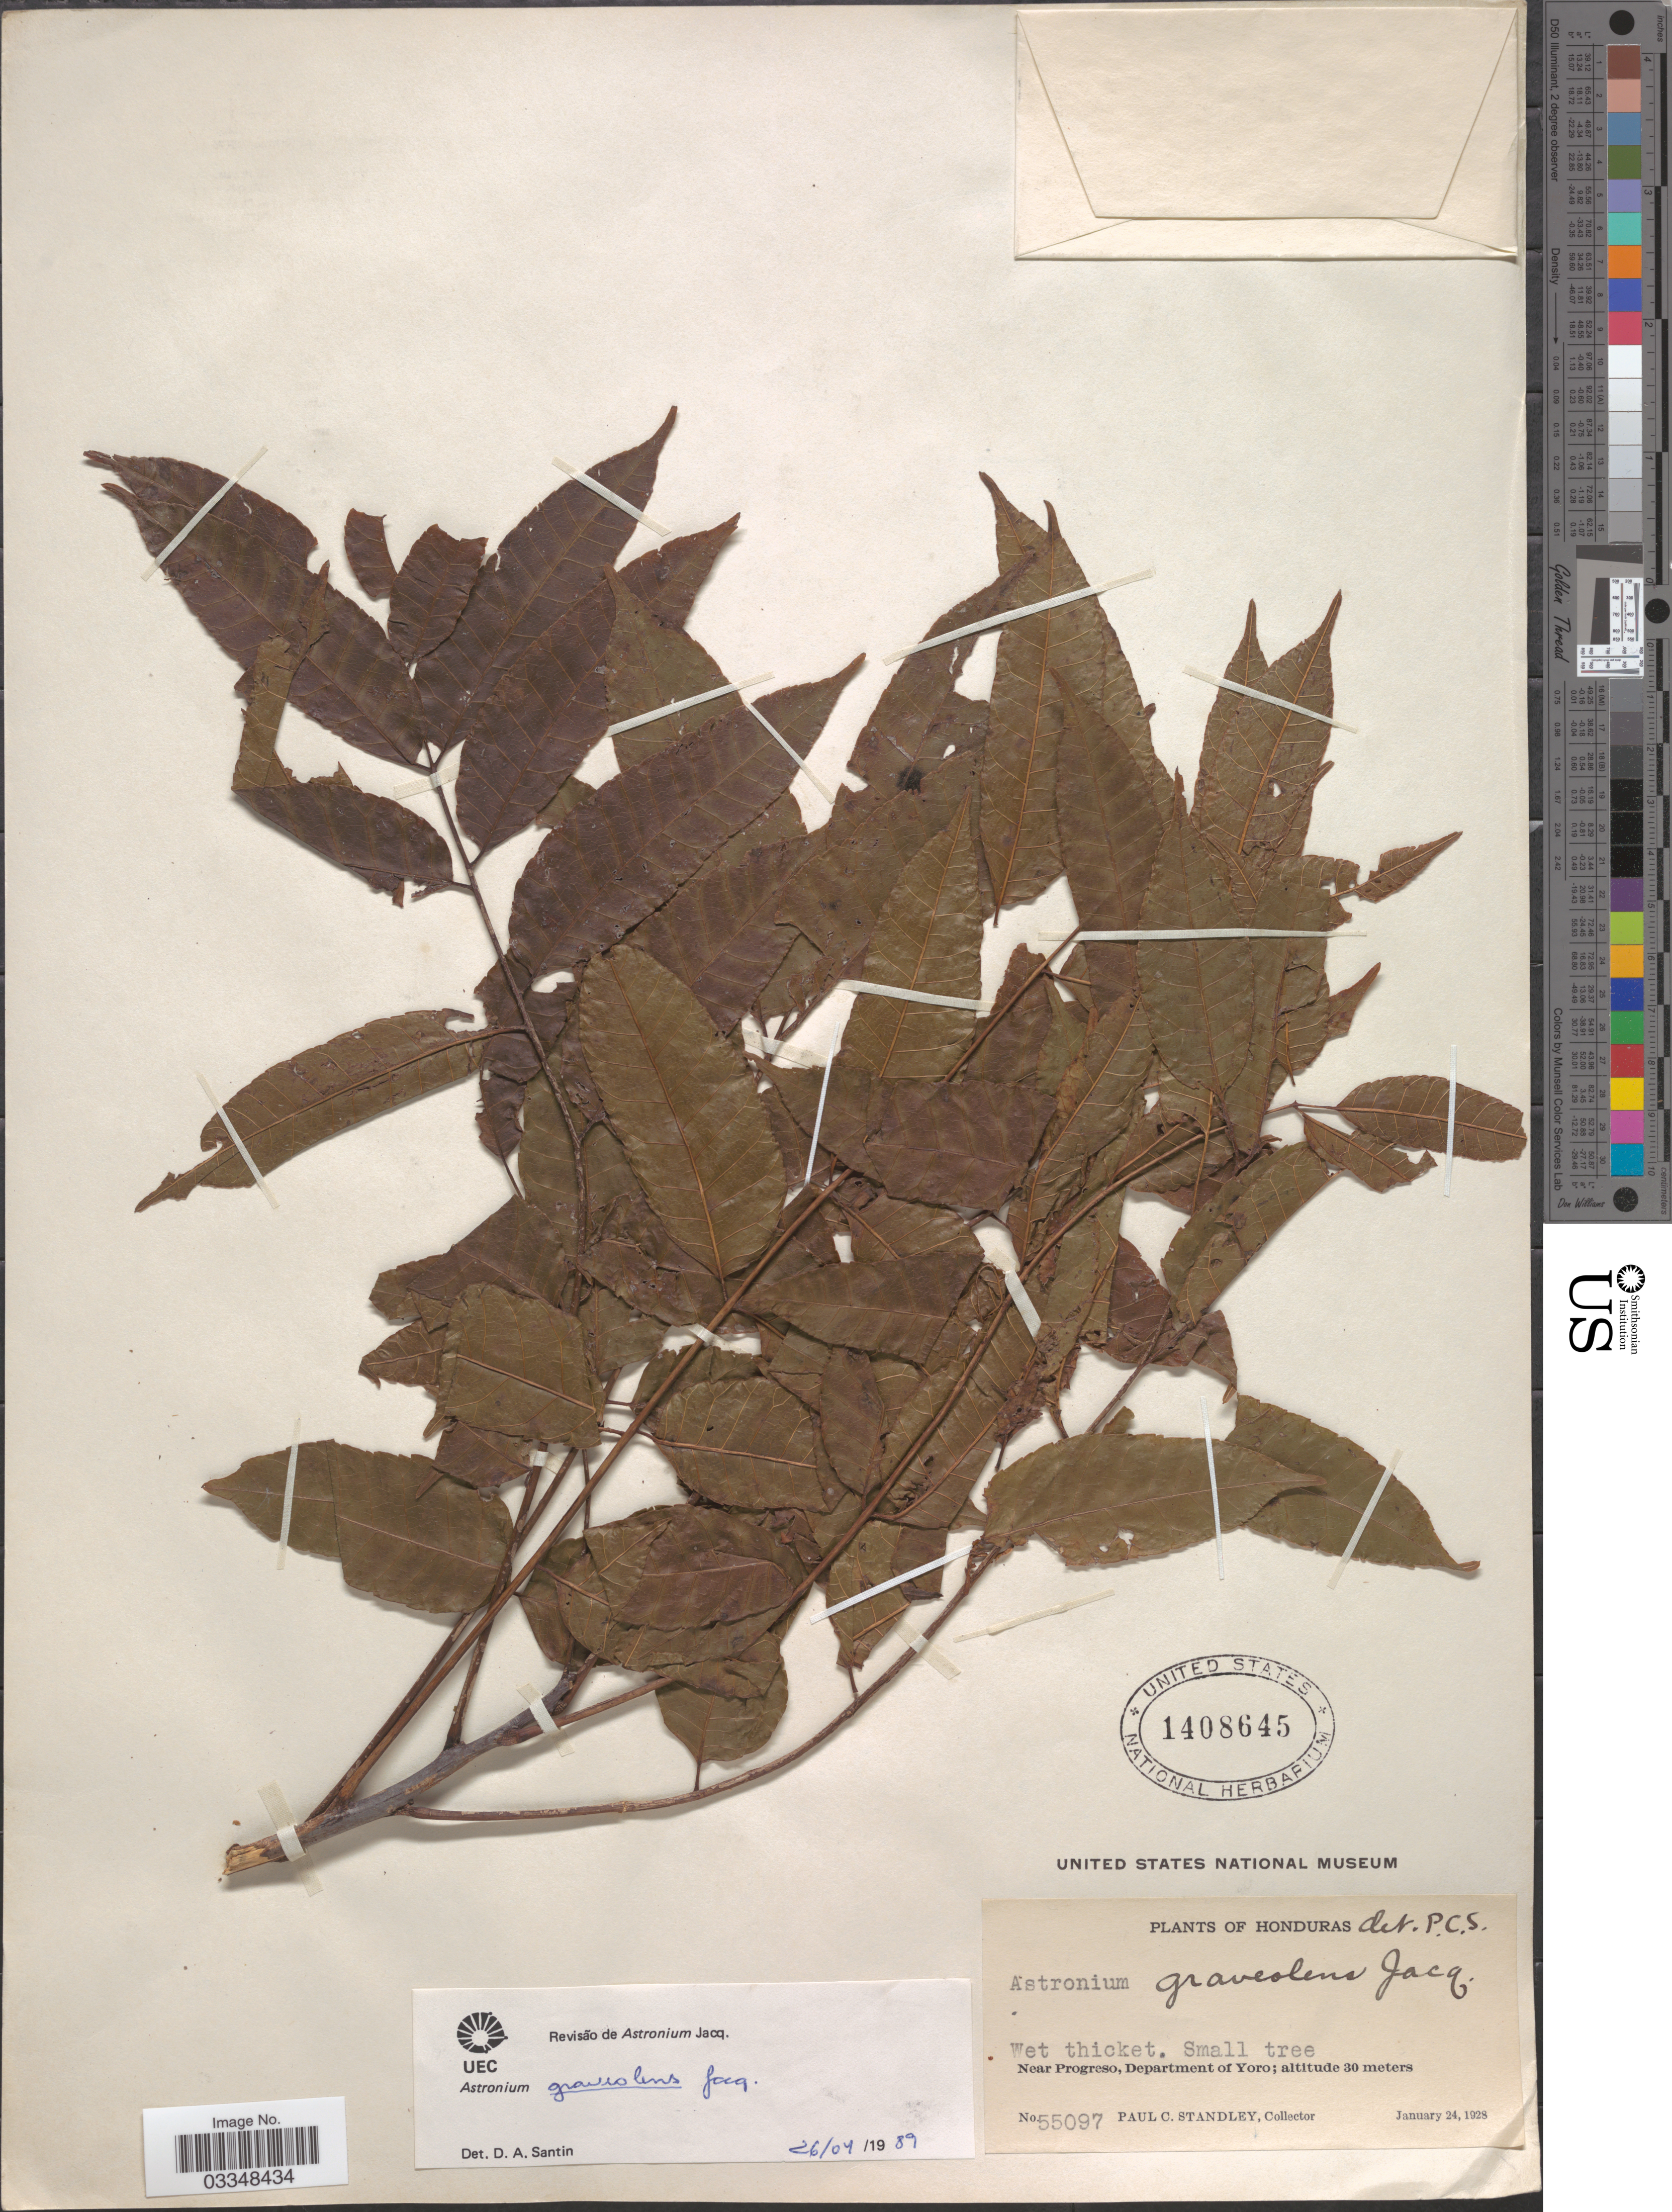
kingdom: Plantae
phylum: Tracheophyta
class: Magnoliopsida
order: Sapindales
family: Anacardiaceae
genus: Astronium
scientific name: Astronium graveolens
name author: Jacq.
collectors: P. C. Standley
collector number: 55097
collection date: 1928-01-24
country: Honduras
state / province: Yoro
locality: Near Progreso, Department of Yoro.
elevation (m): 30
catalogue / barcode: US 1408645